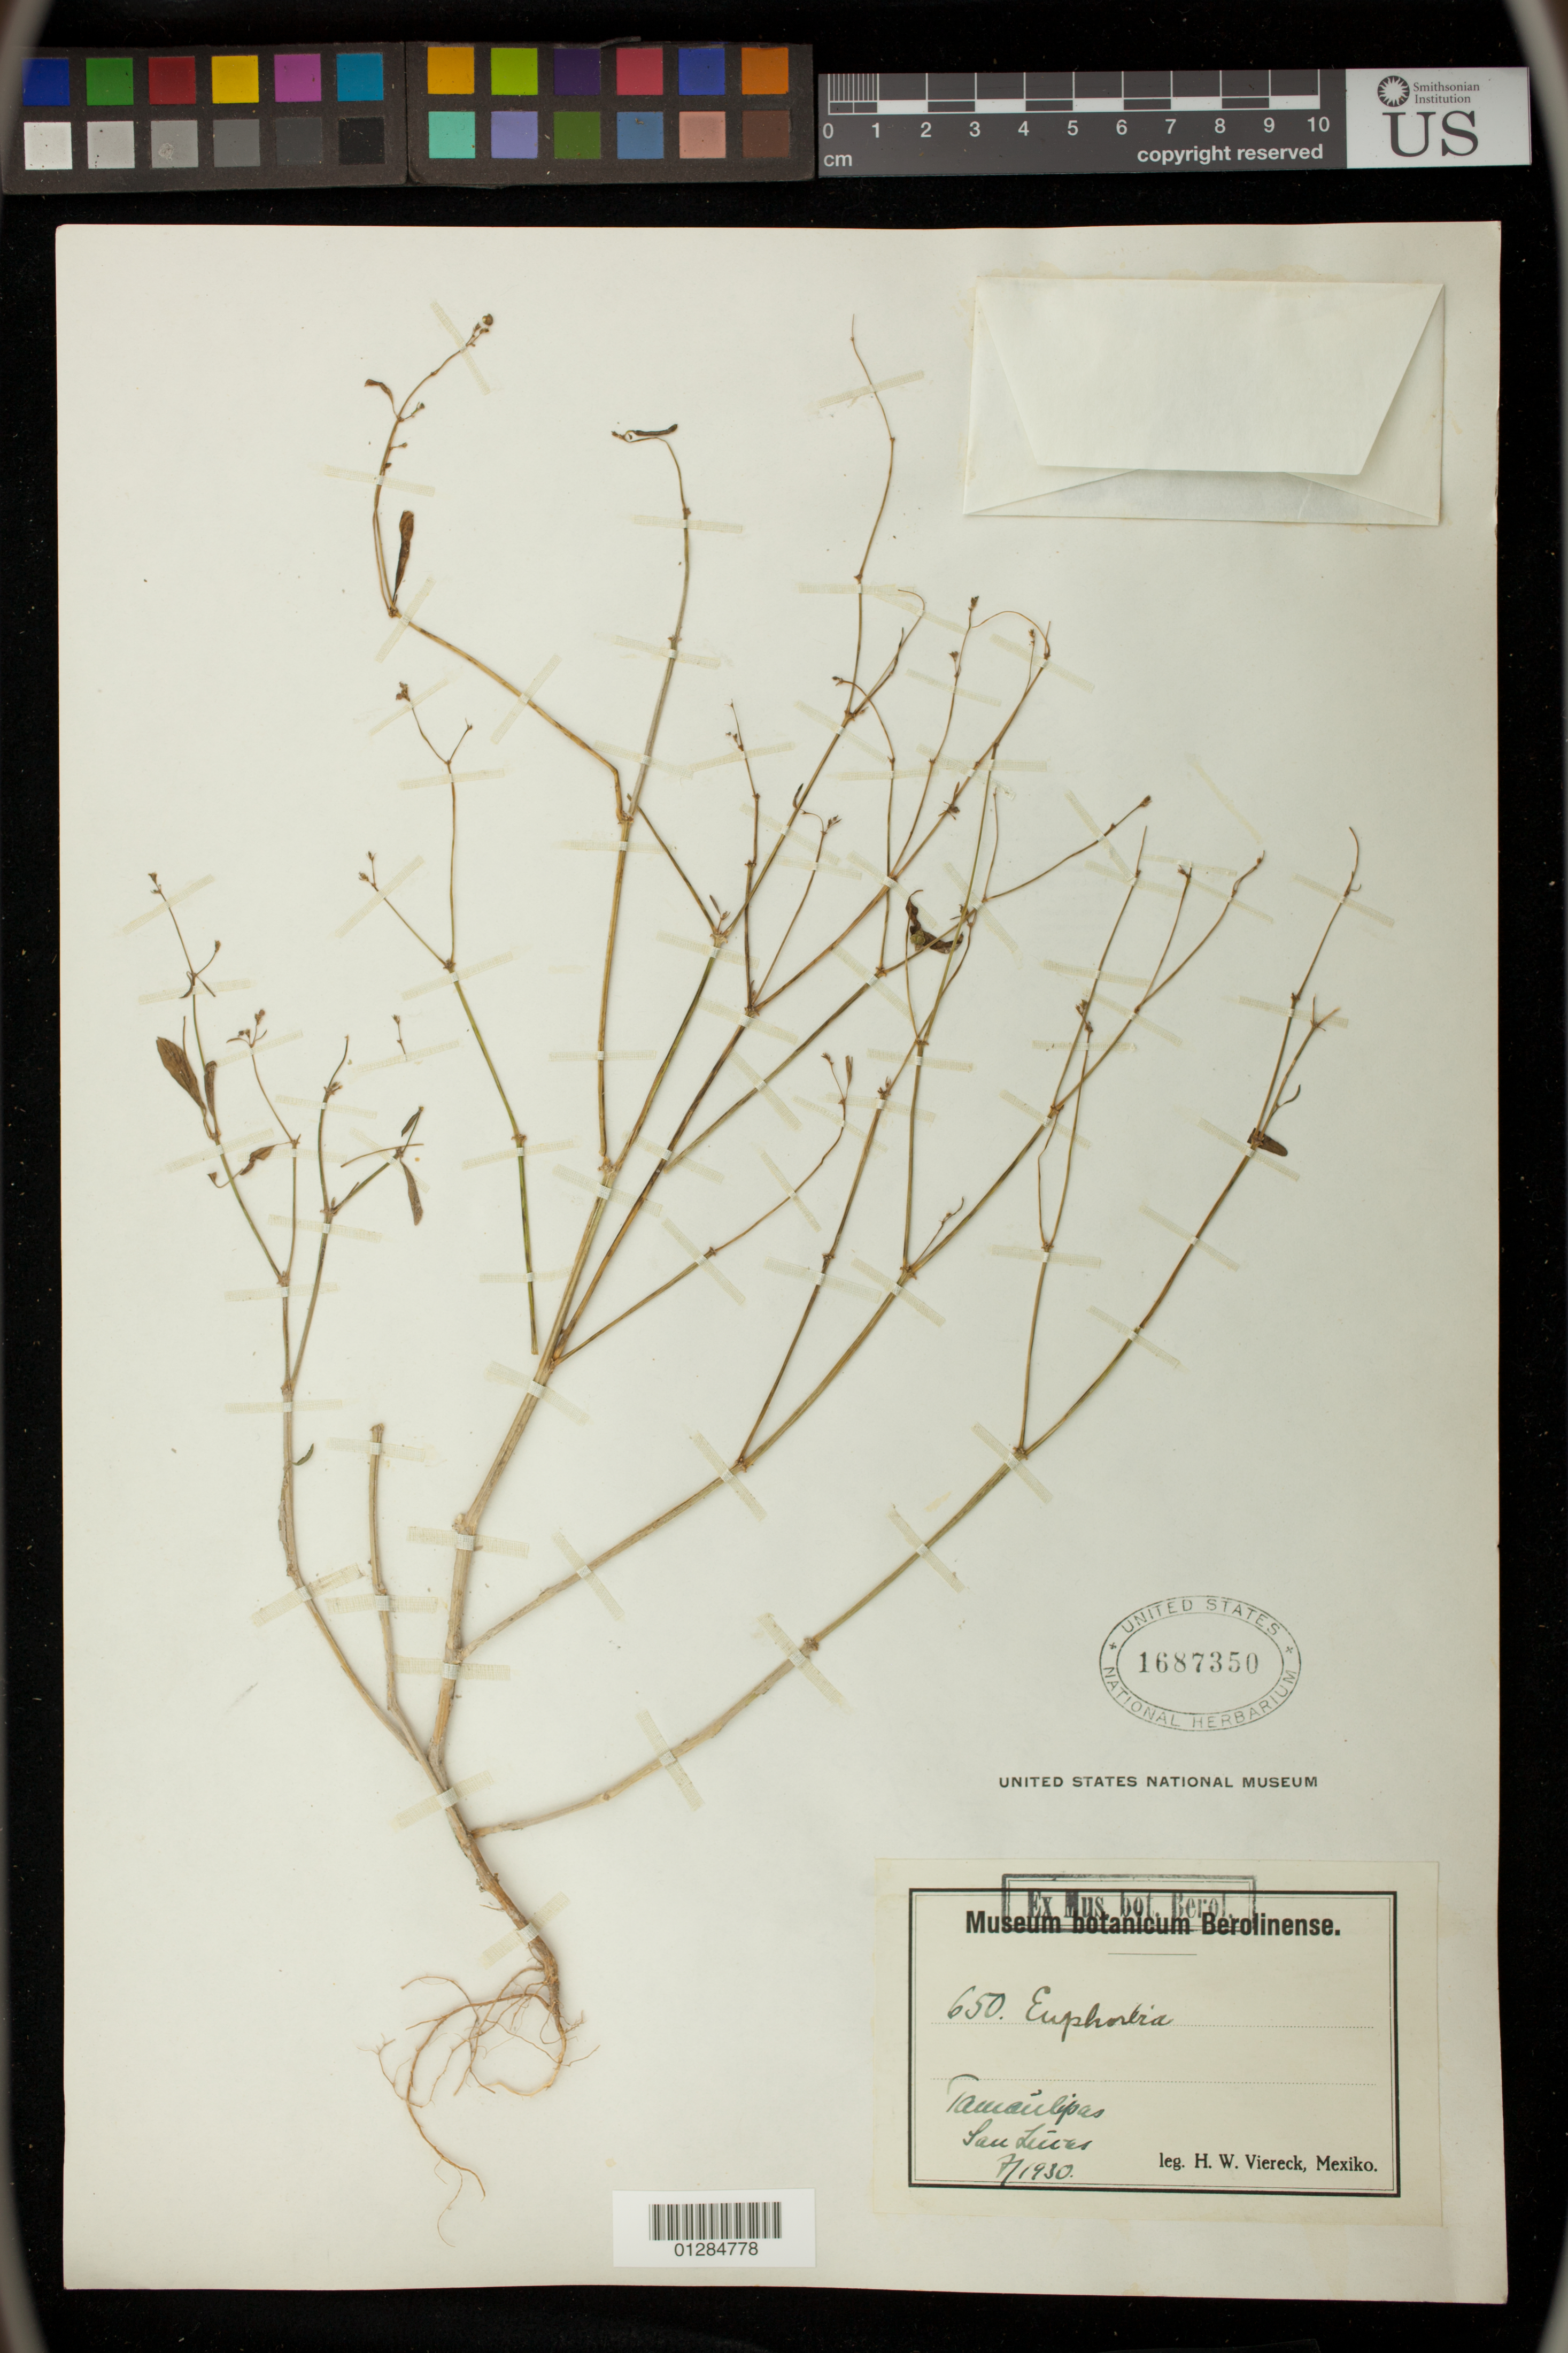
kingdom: Plantae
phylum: Tracheophyta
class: Magnoliopsida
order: Malpighiales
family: Euphorbiaceae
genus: Euphorbia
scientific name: Euphorbia sp.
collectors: H. W. Viereck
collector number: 650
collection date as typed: Jul 1930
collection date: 1930-07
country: Mexico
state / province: Tamaulipas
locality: San Lucas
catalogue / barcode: US 1687350